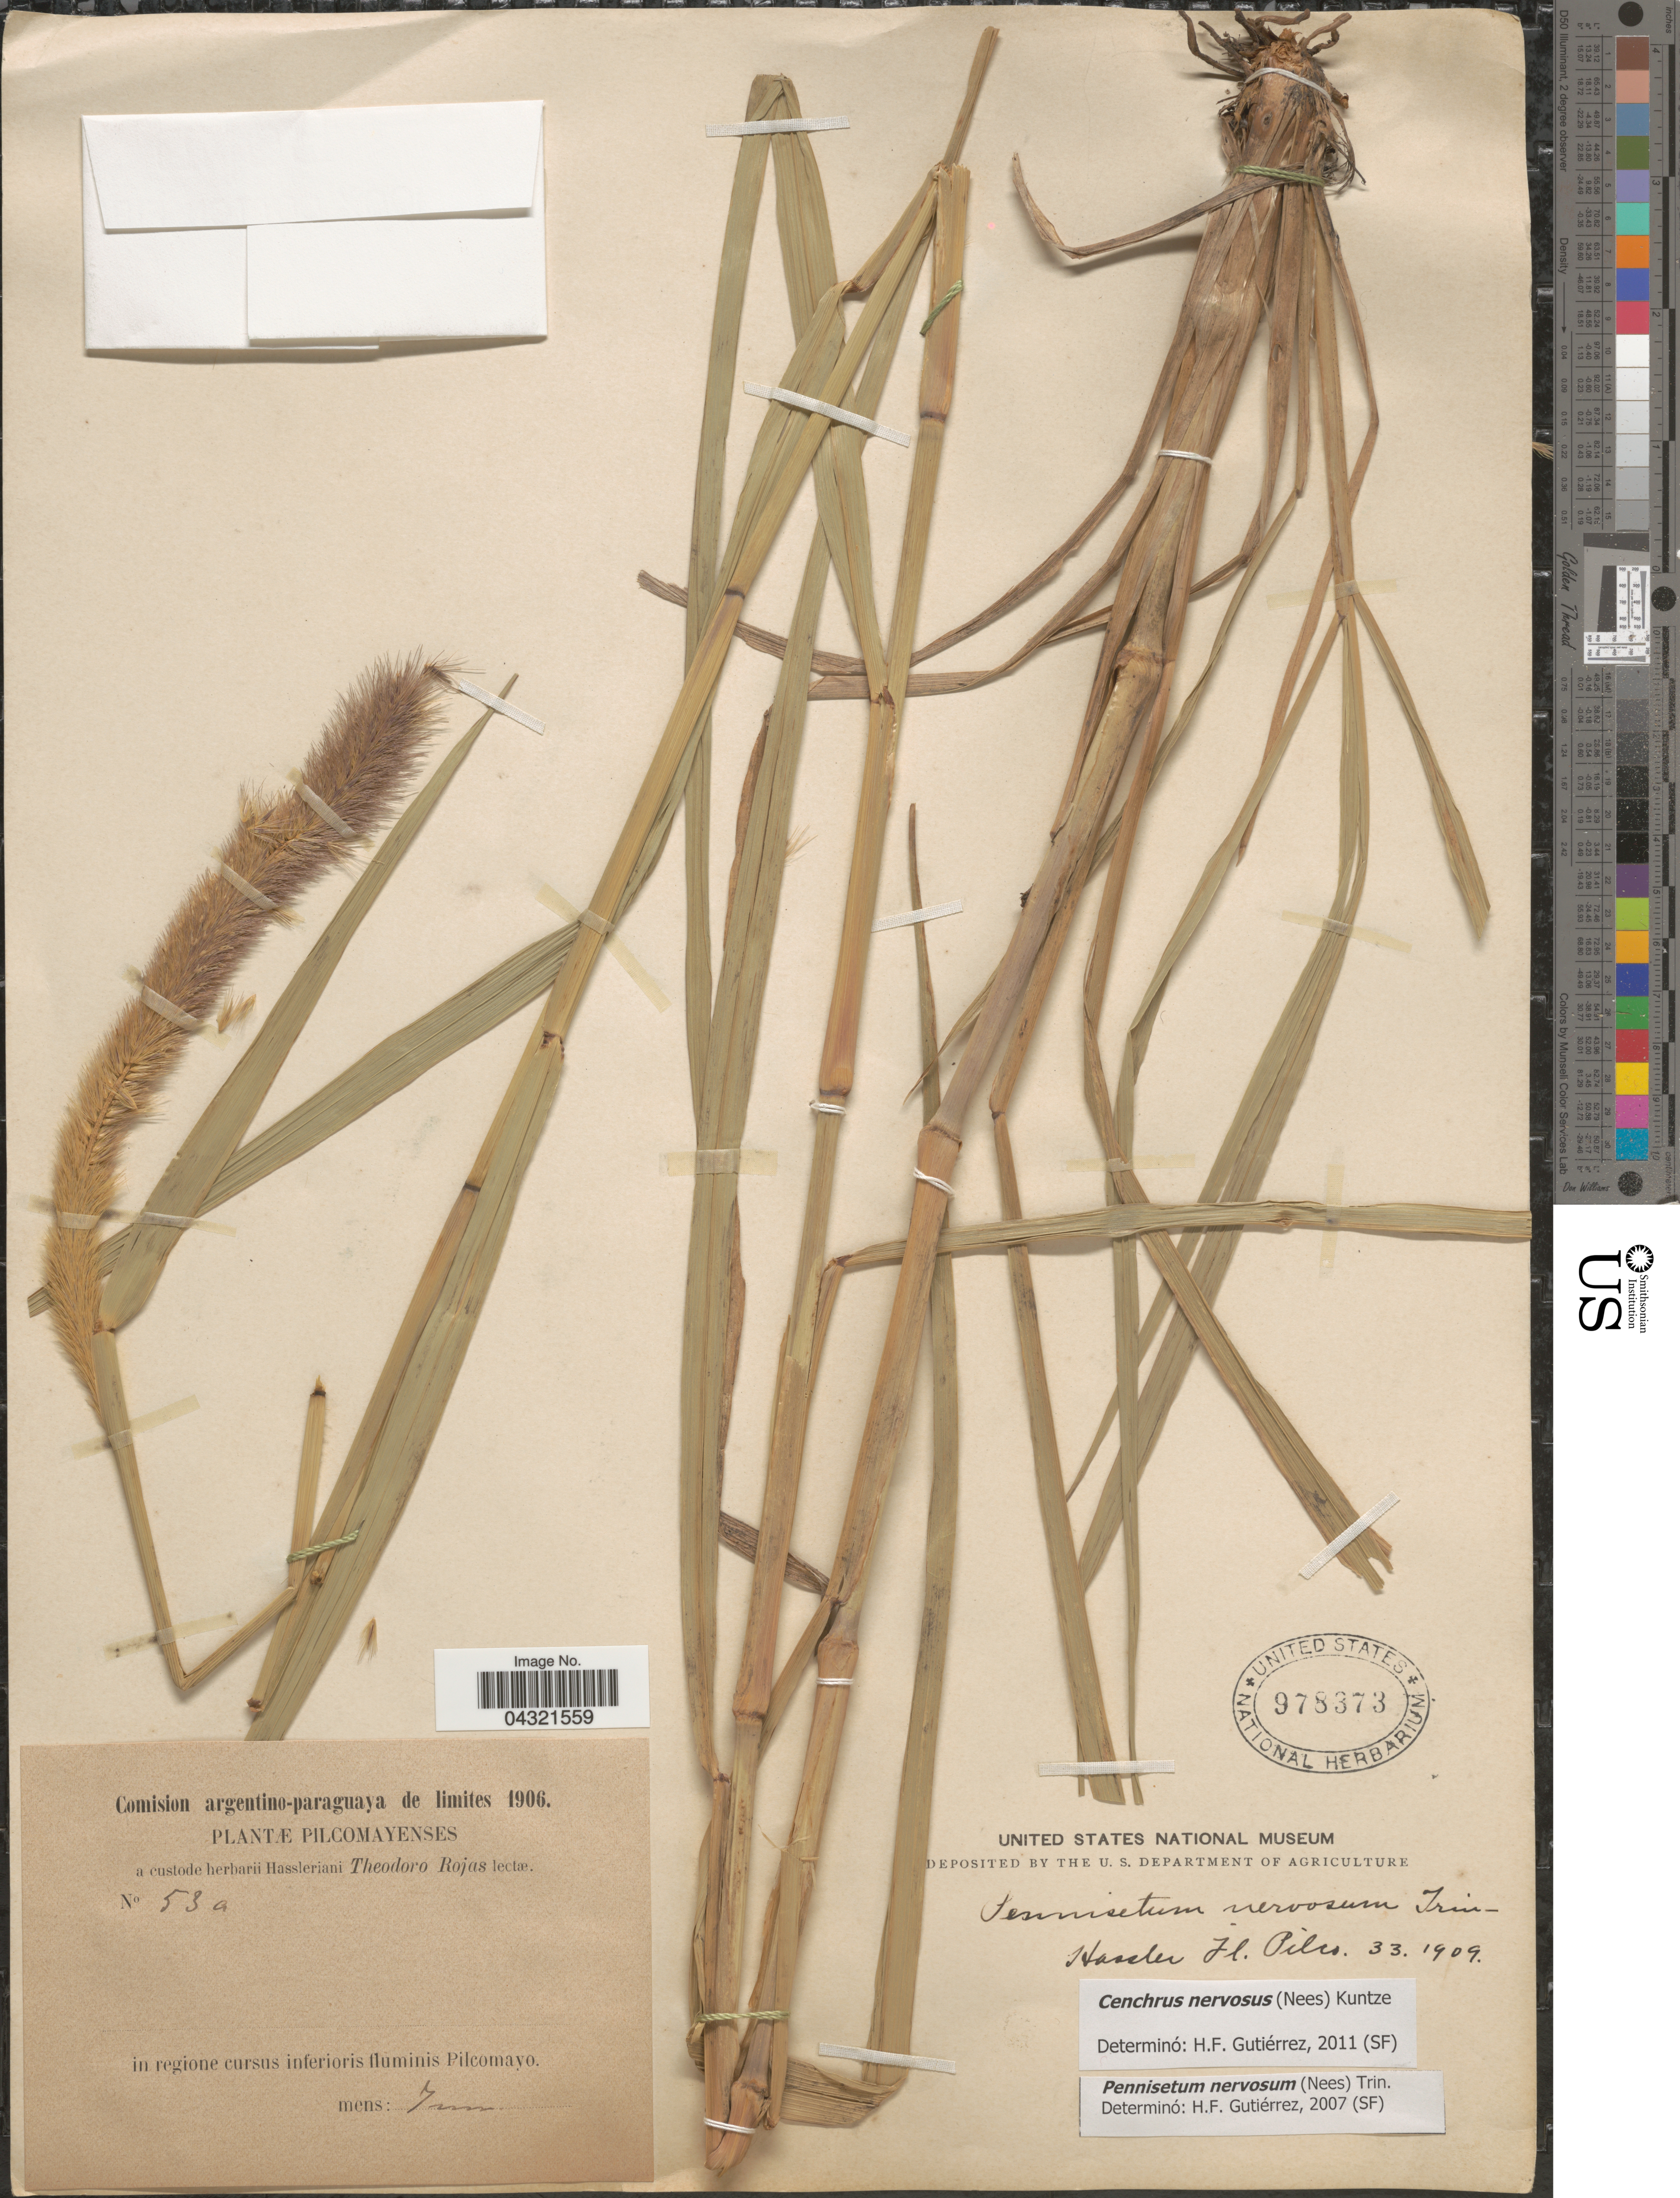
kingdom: Plantae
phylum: Tracheophyta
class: Liliopsida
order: Poales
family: Poaceae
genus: Cenchrus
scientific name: Cenchrus nervosus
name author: (Nees) Kuntze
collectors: T. Rojas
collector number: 53a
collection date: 1906-06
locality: Comision argentino-paraguaya de limites 1906. Pilcomayenses. In regione cursus inferioris fluminis Pilcomayo.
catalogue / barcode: US 978373